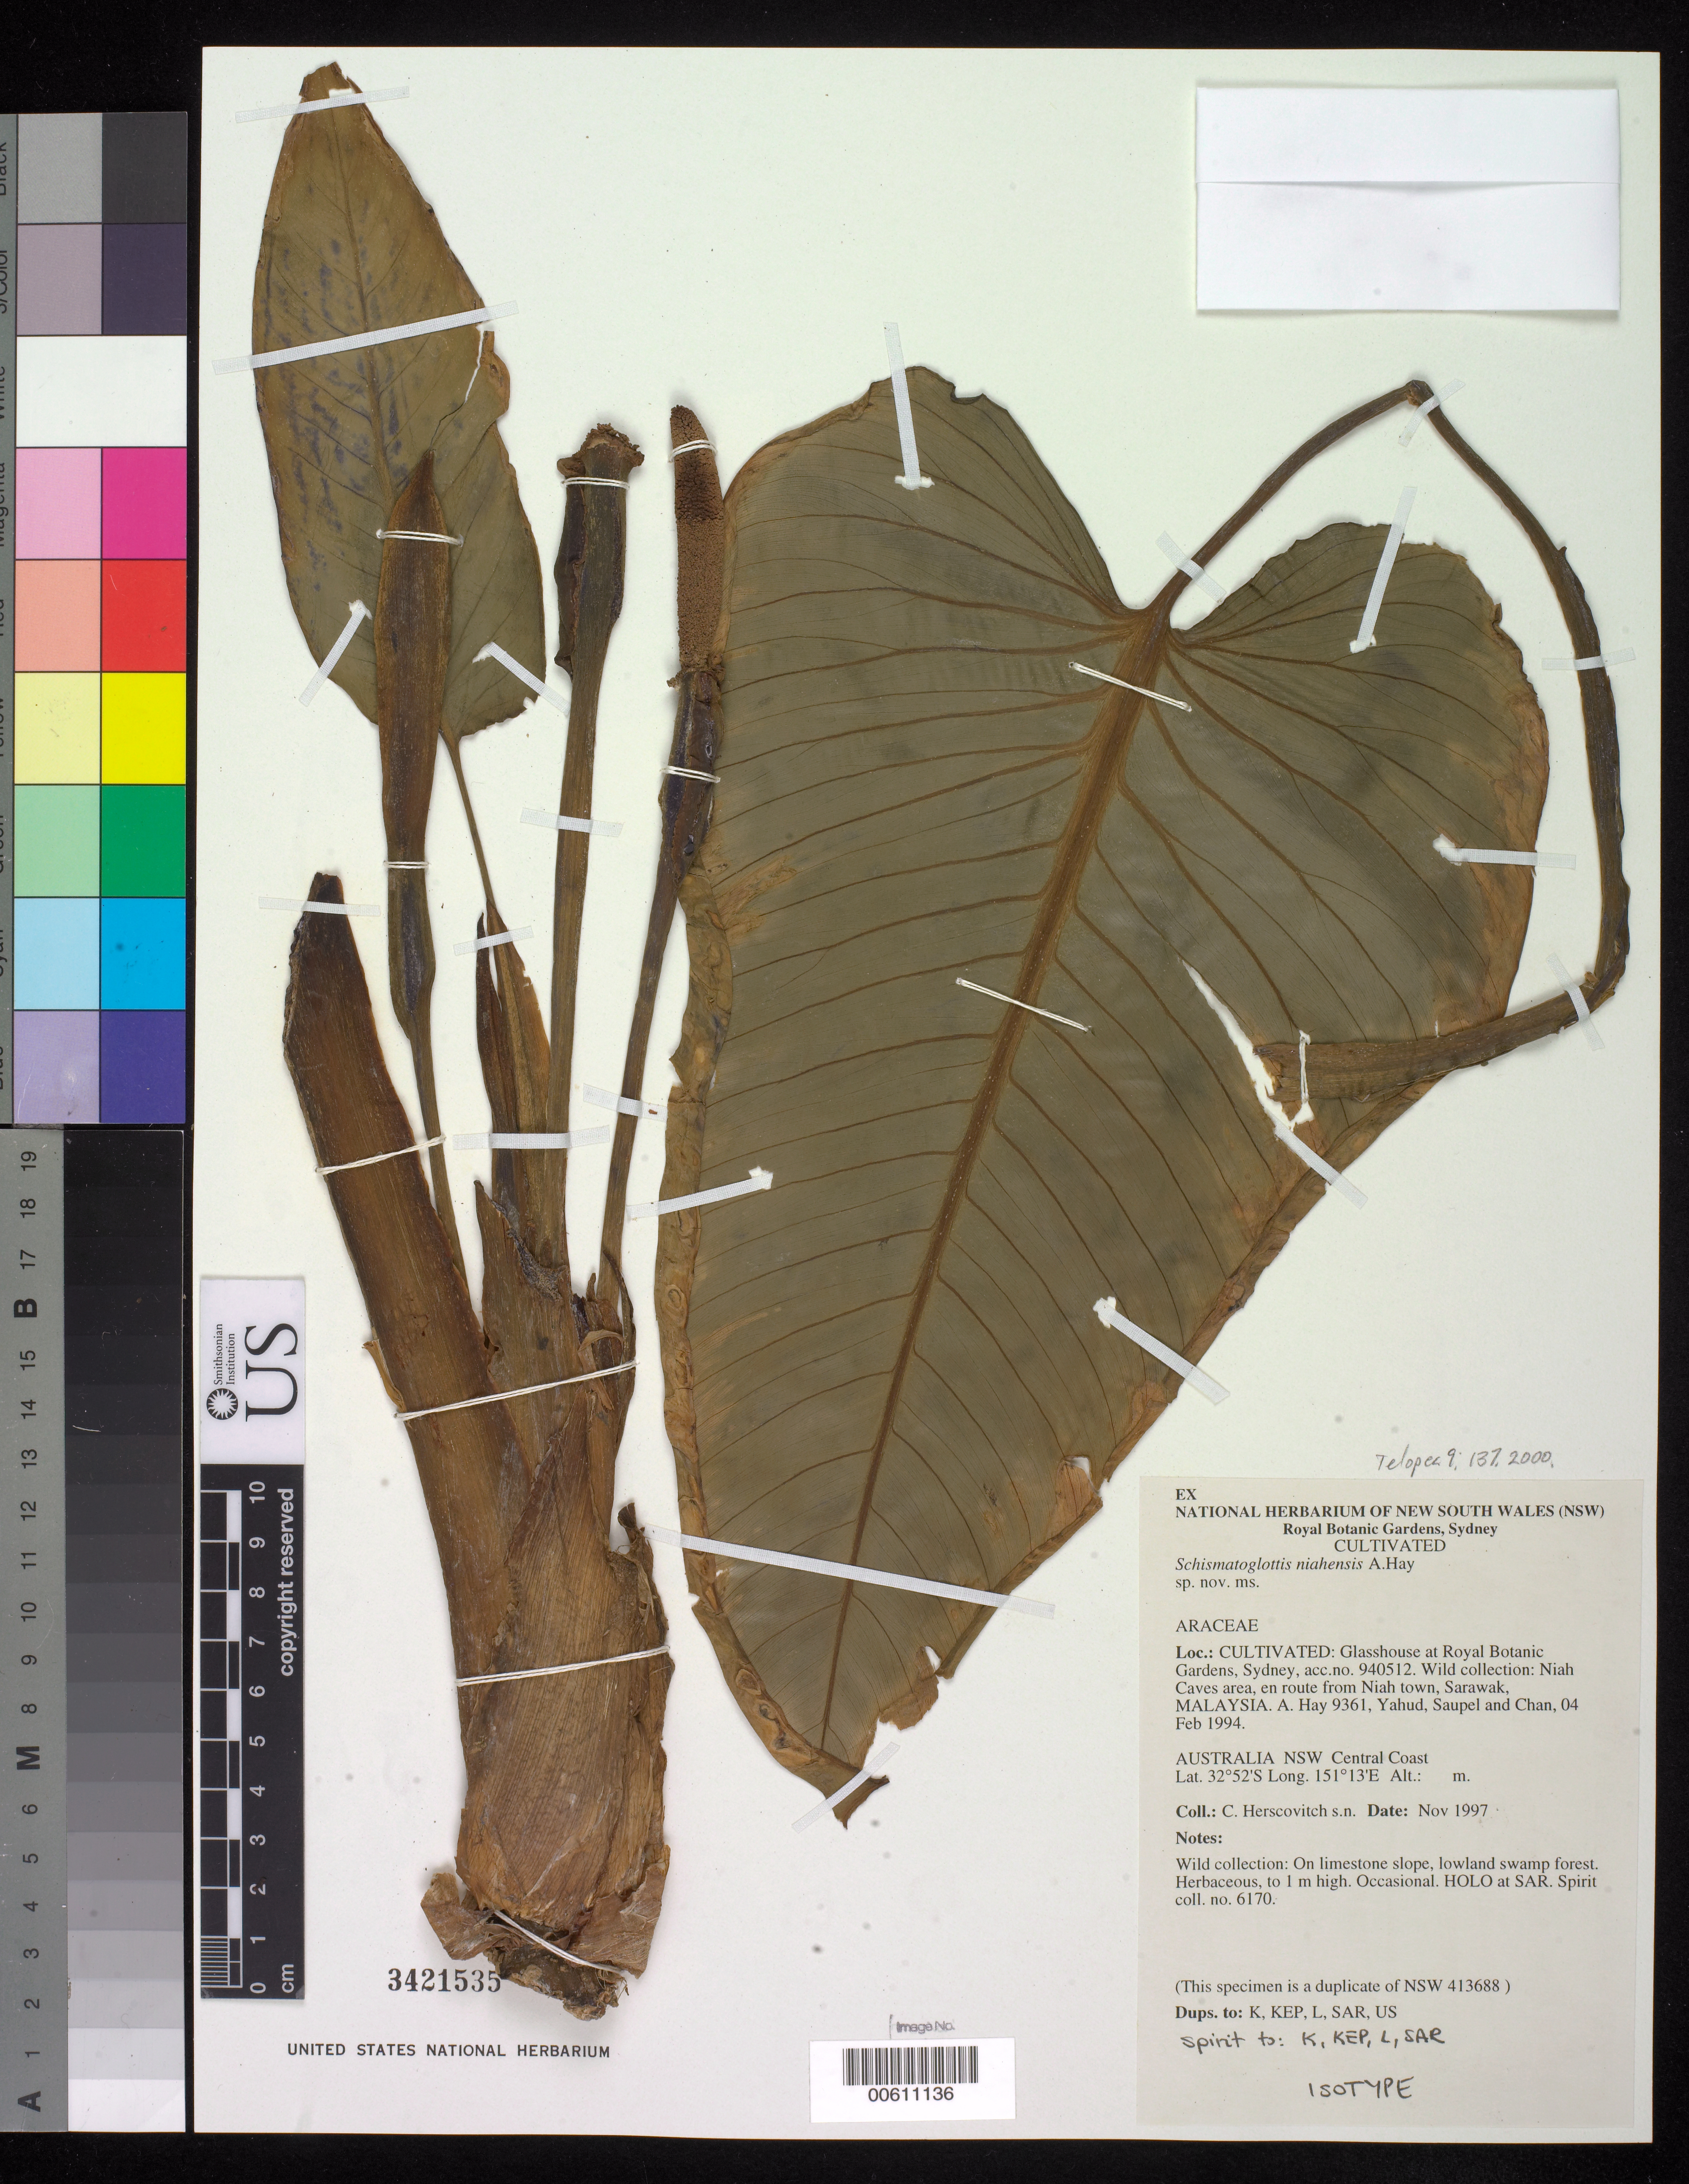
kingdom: Plantae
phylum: Tracheophyta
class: Liliopsida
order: Alismatales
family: Araceae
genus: Schismatoglottis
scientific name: Schismatoglottis niahensis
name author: A. Hay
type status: Isotype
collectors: C. Herscovitch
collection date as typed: Nov 1997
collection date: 1997-11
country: Australia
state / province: New South Wales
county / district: Central Coast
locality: Glasshouse at Royal Botanic Gardens, Sydney, acc. no. 940512. Wild collection: Niah Caves area, en route from Niah town, Sarawak, Malaysia.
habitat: Wild collection: On limestone slope, lowland swamp forest.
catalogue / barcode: US 3421535